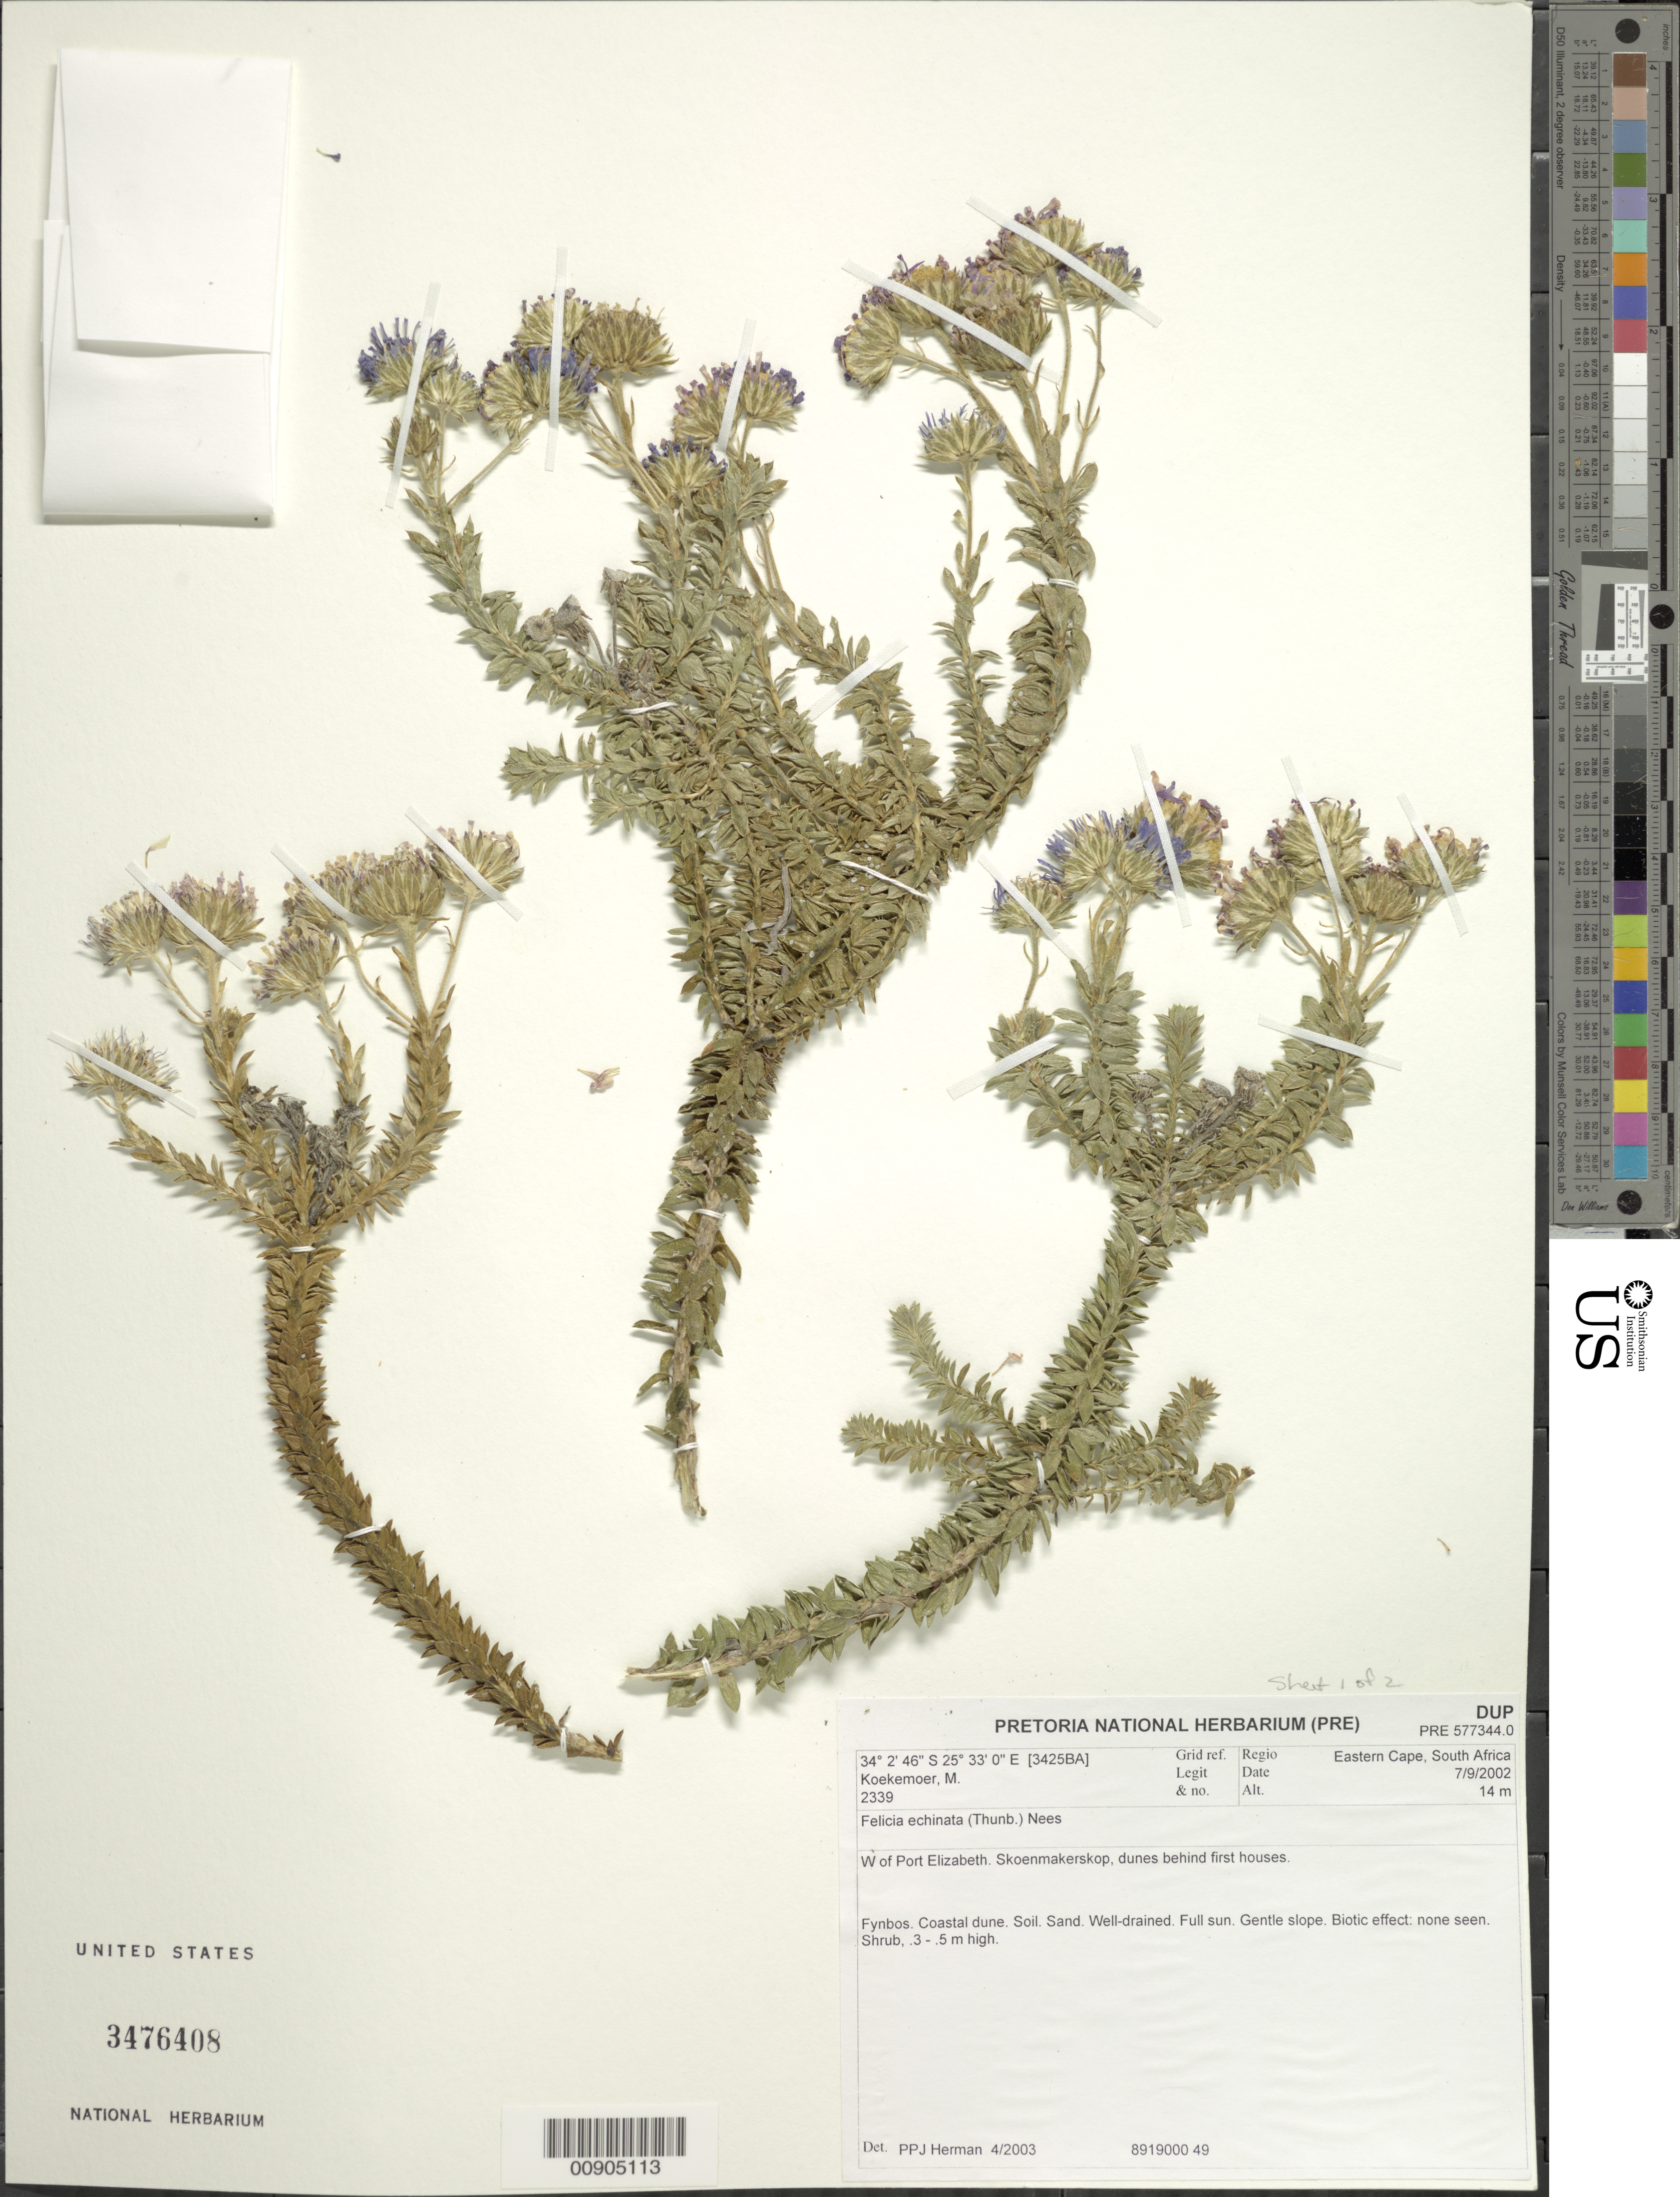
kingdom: Plantae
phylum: Tracheophyta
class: Magnoliopsida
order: Asterales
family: Asteraceae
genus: Felicia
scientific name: Felicia echinata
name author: (Thunb.) Nees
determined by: Herman, P. P. J.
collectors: M. Koekemoer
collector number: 2339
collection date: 2002-09-07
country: South Africa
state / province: Eastern Cape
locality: W of Port Elizabeth, Skoenmakerskop, dunes behind first houses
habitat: Fynbos, coastal dune, sand, well-drained, full sun, gentle slope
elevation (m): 14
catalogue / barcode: US 3476408